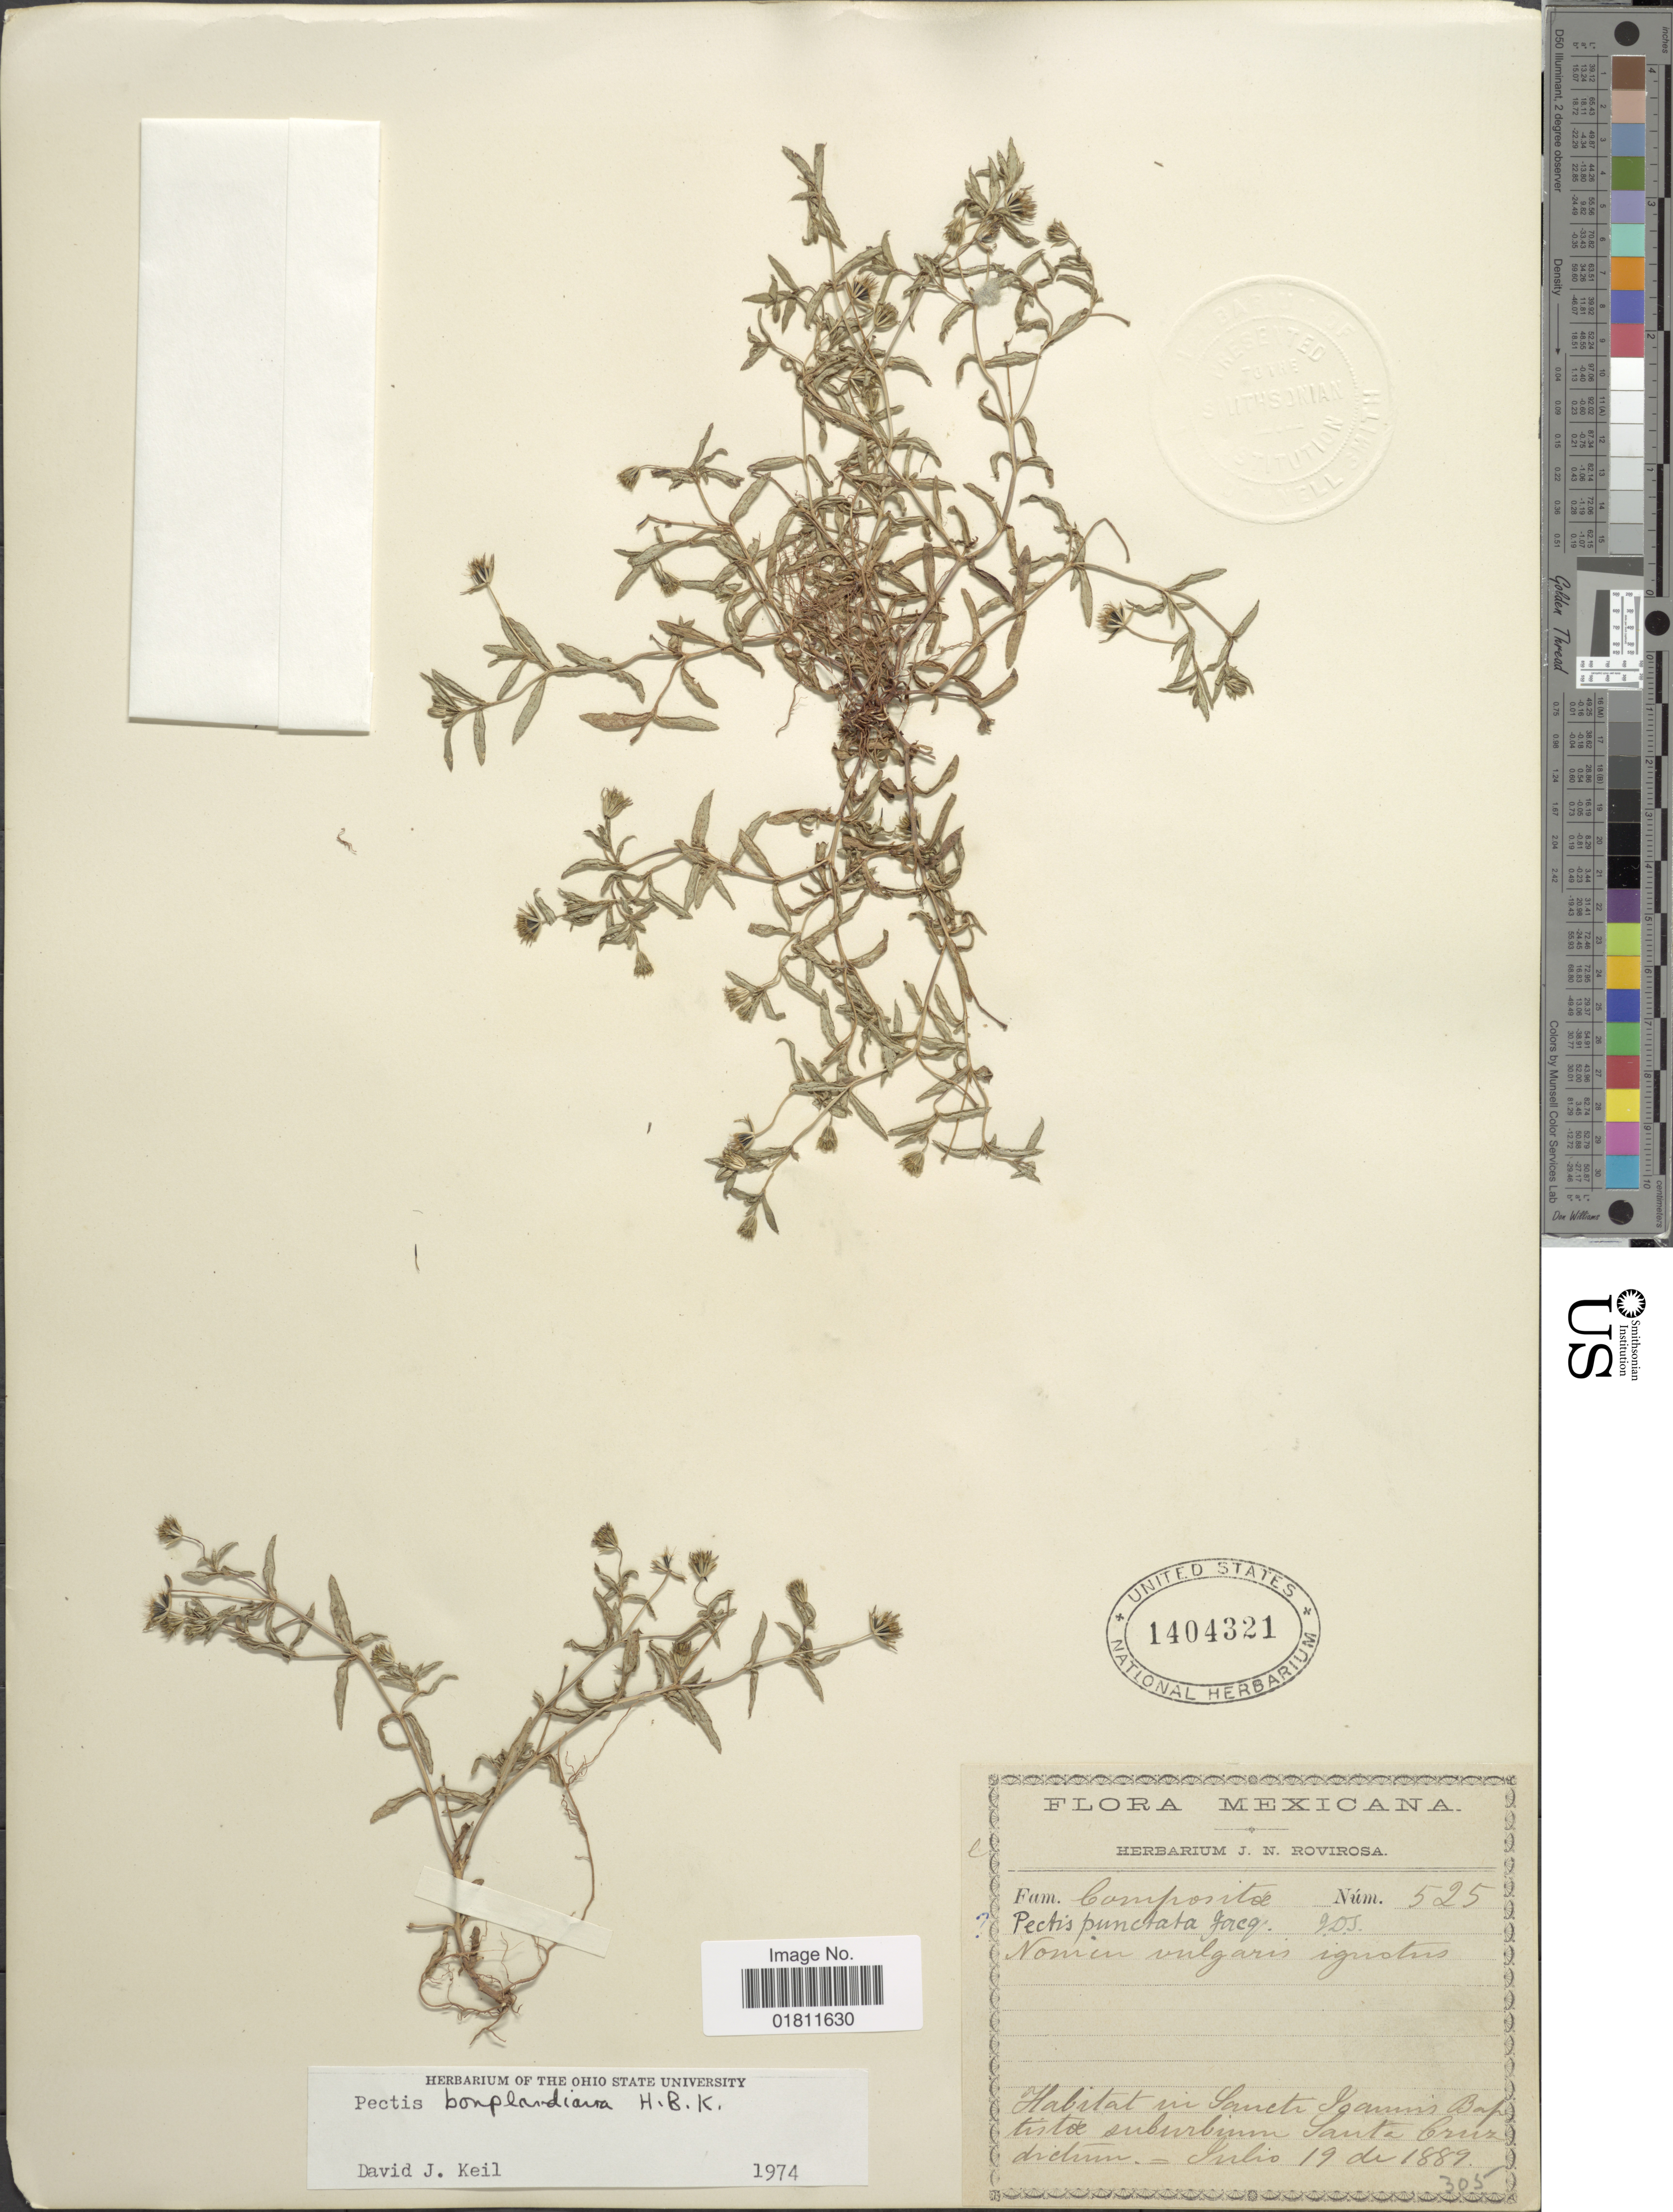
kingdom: Plantae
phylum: Tracheophyta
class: Magnoliopsida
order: Asterales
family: Asteraceae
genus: Pectis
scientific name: Pectis bonplandiana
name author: Kunth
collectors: ex herb. J.N. Rovirosa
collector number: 525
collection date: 1889-07-19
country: Mexico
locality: Saneti Iomais Baptiste suburbinn Santa Cruz.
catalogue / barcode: US 1404321